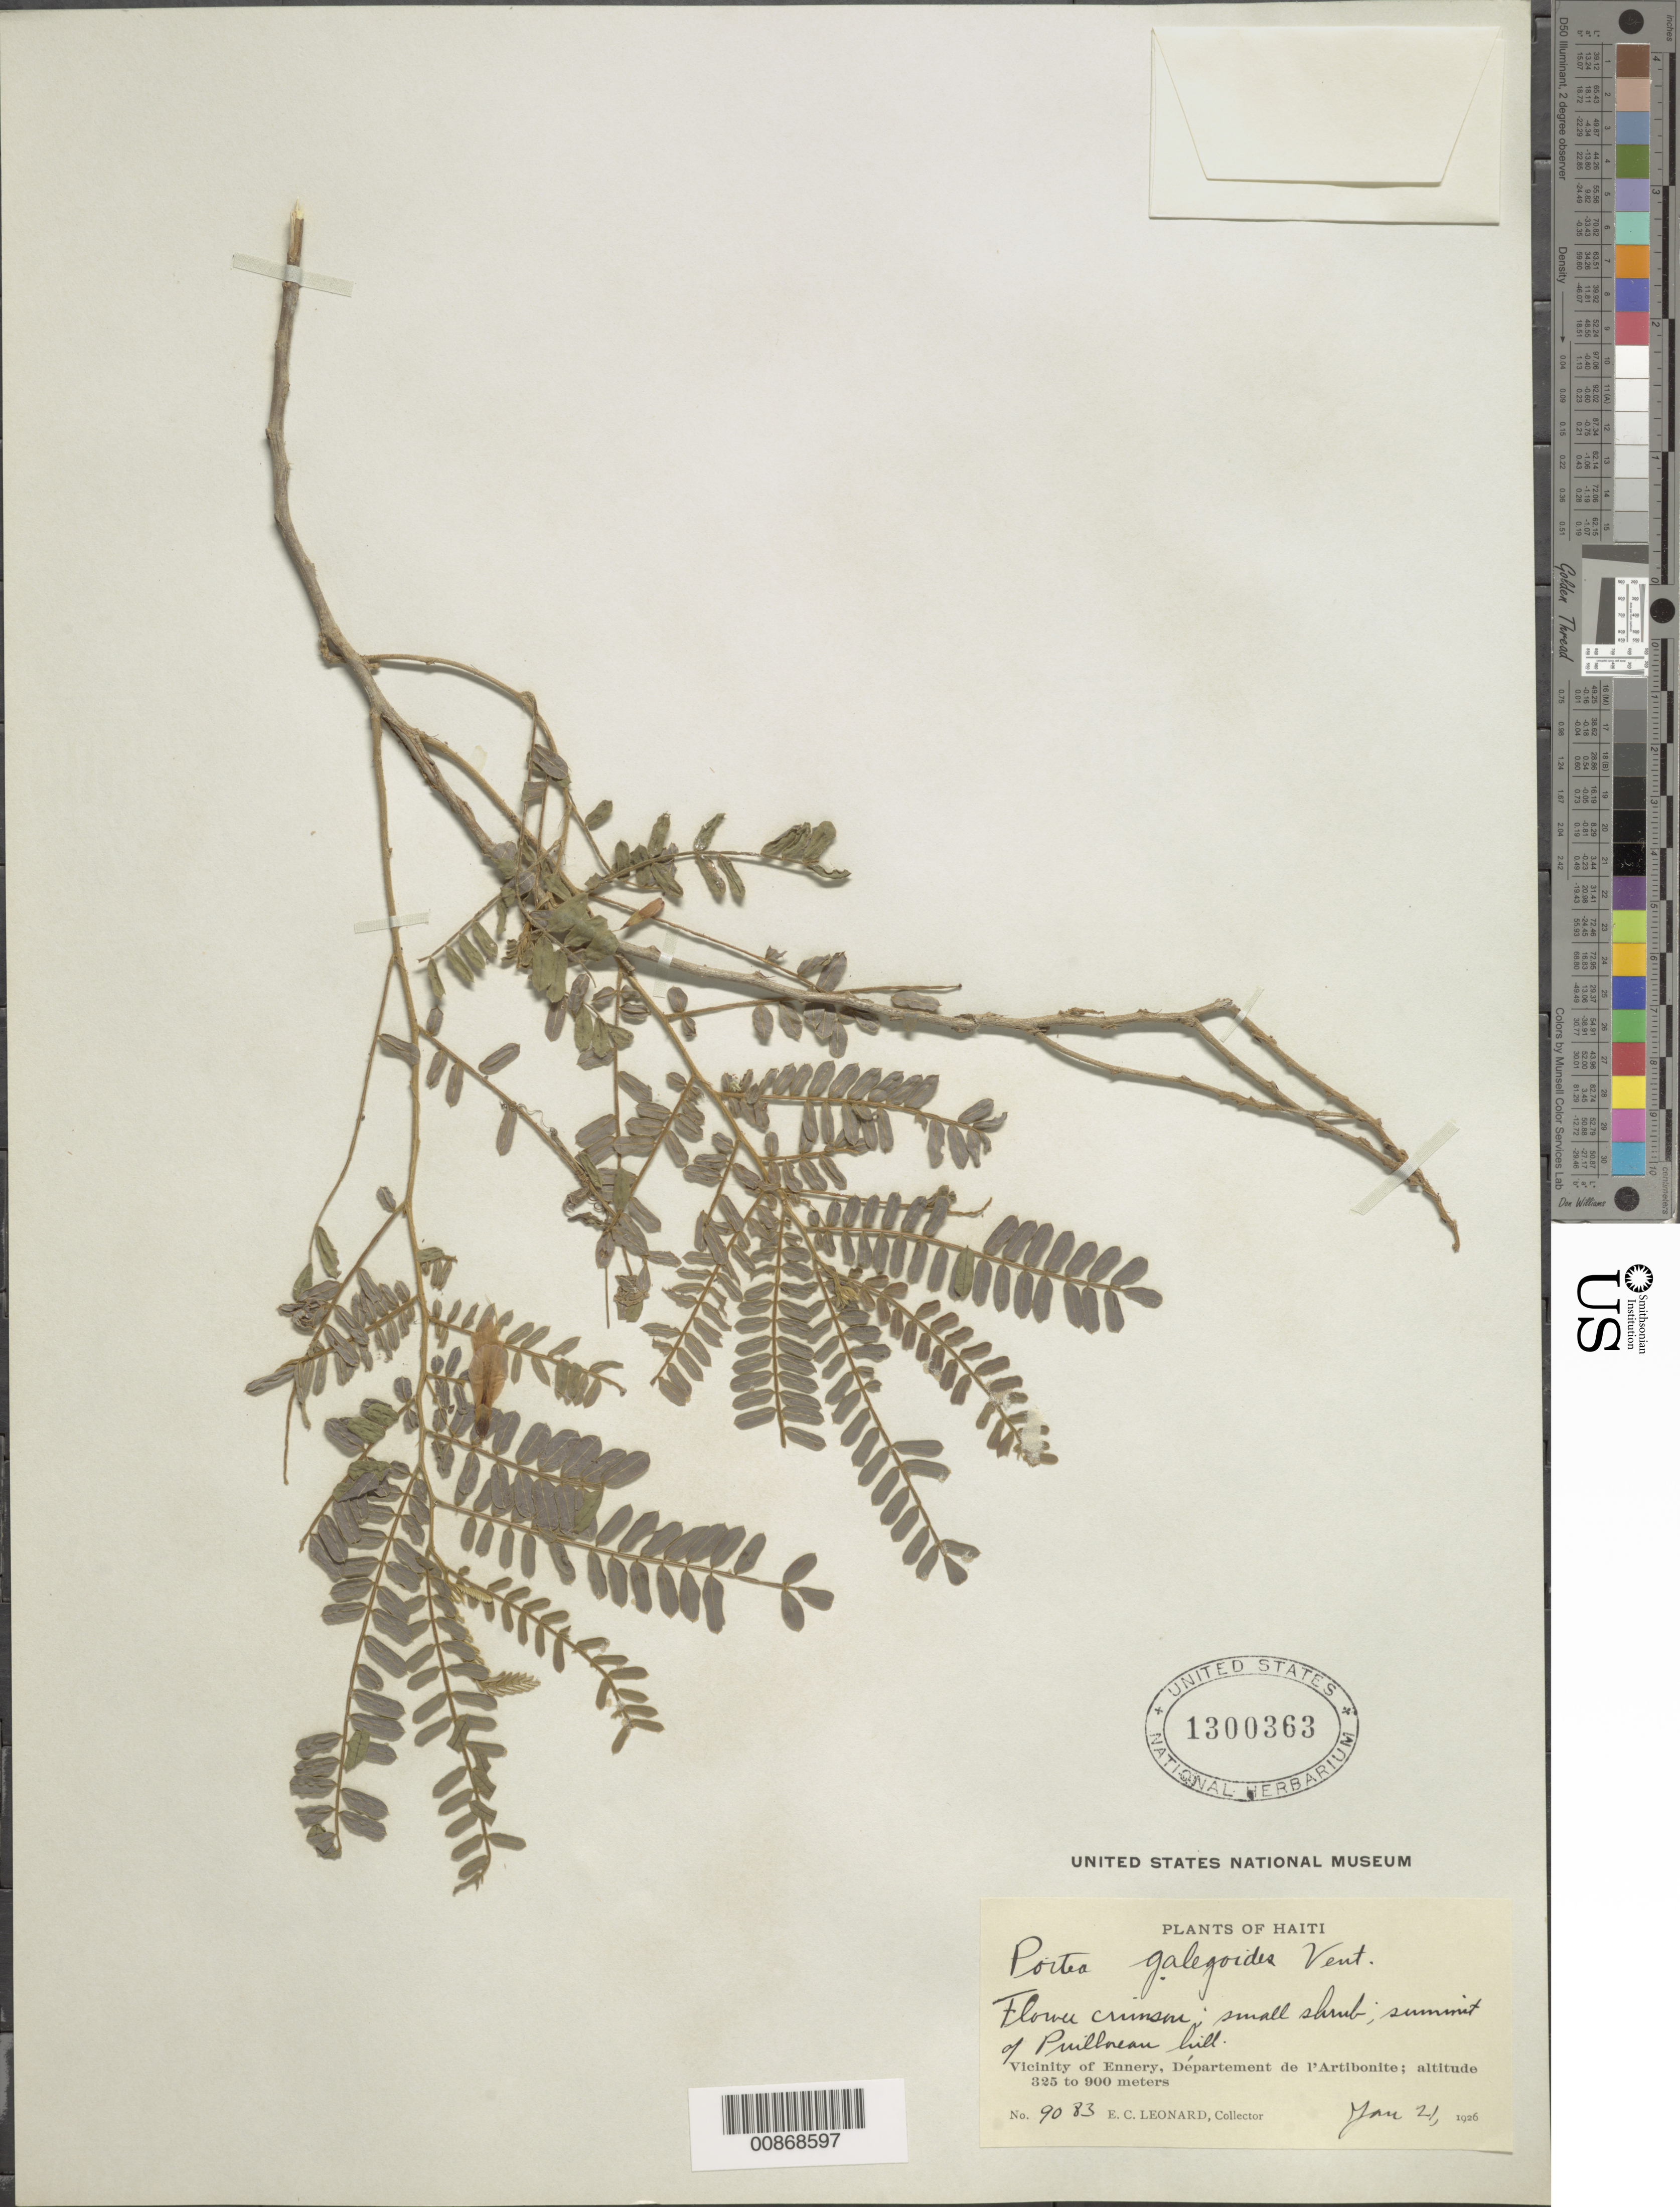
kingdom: Plantae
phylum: Tracheophyta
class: Magnoliopsida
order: Fabales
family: Fabaceae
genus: Poitea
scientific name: Poitea galegoides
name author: Vent.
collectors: E. C. Leonard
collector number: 9083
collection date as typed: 21 Jan 1926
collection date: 1926-01-21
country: Haiti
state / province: Artibonite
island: Hispaniola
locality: Vicinity of Ennery. Summit of Puilboreau hill.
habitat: Hill summit.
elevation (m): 325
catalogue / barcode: US 1300363